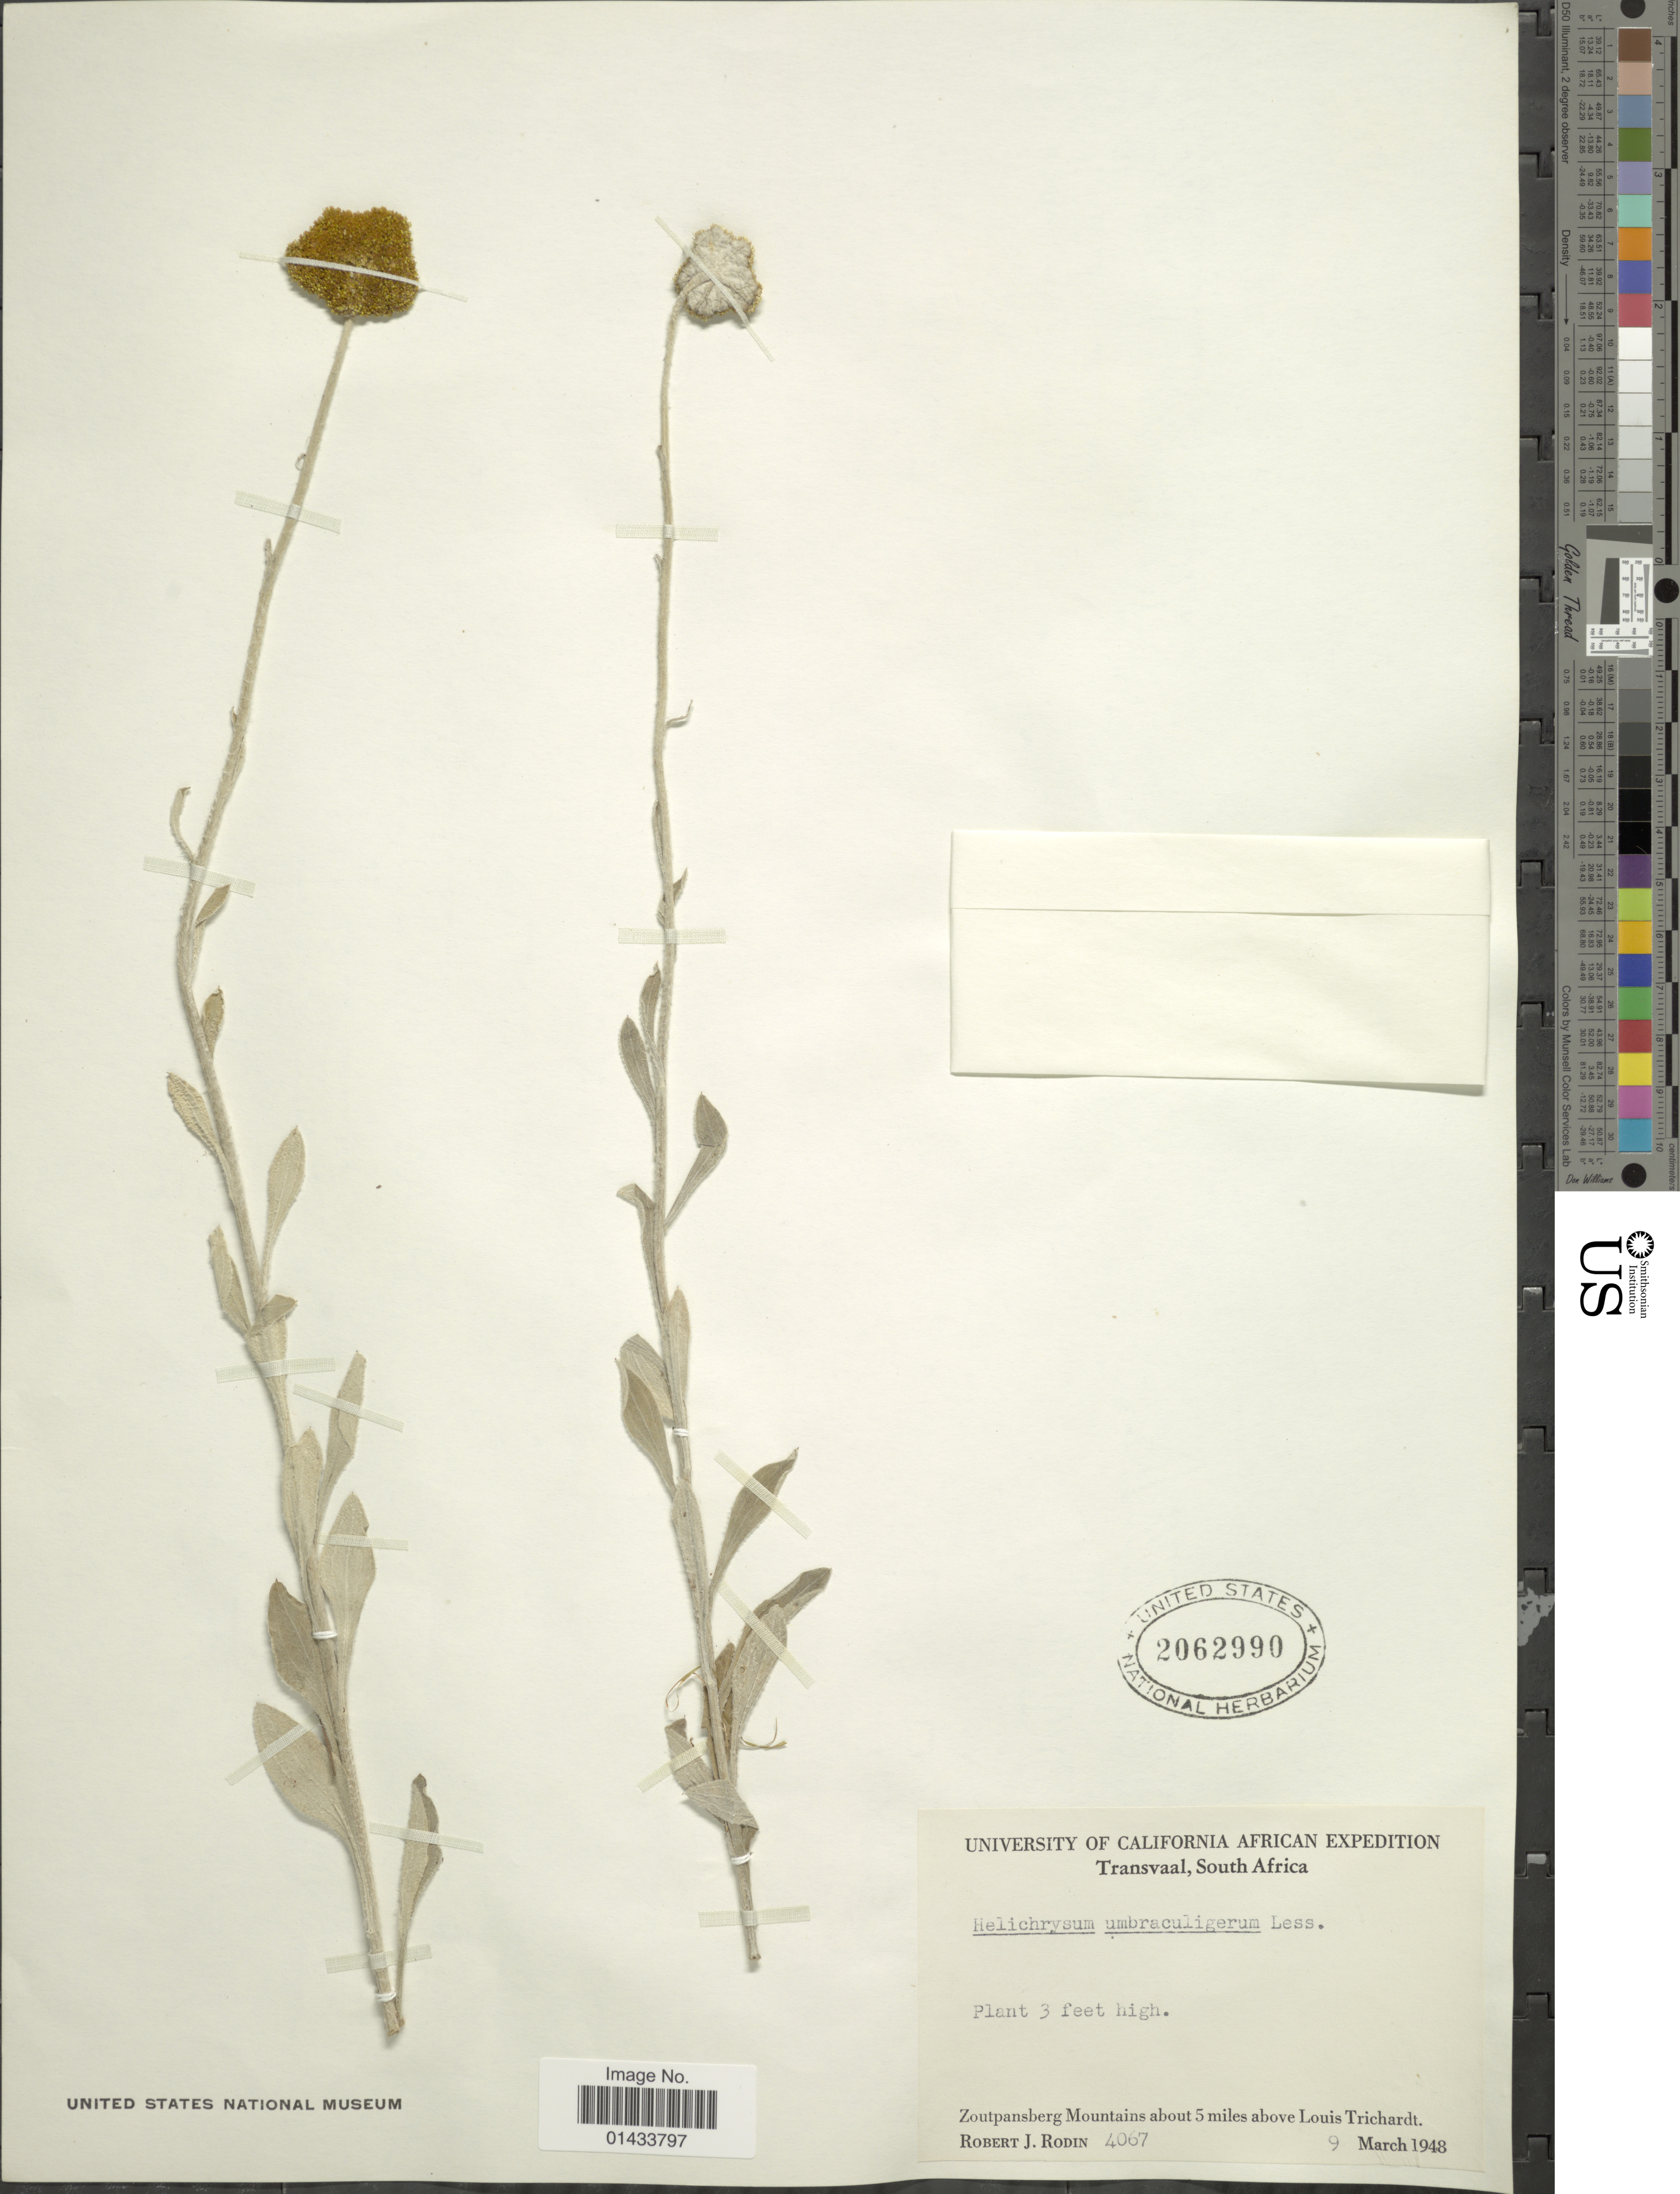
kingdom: Plantae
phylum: Tracheophyta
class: Magnoliopsida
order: Asterales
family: Asteraceae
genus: Helichrysum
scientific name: Helichrysum umbraculigerum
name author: Less.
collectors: R. J. Rodin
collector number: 4067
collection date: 1948-03-09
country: South Africa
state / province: Limpopo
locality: Transvaal, South Africa, Zoutpansberg Mountains about 5 miles above Louis Trichardt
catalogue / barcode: US 2062990